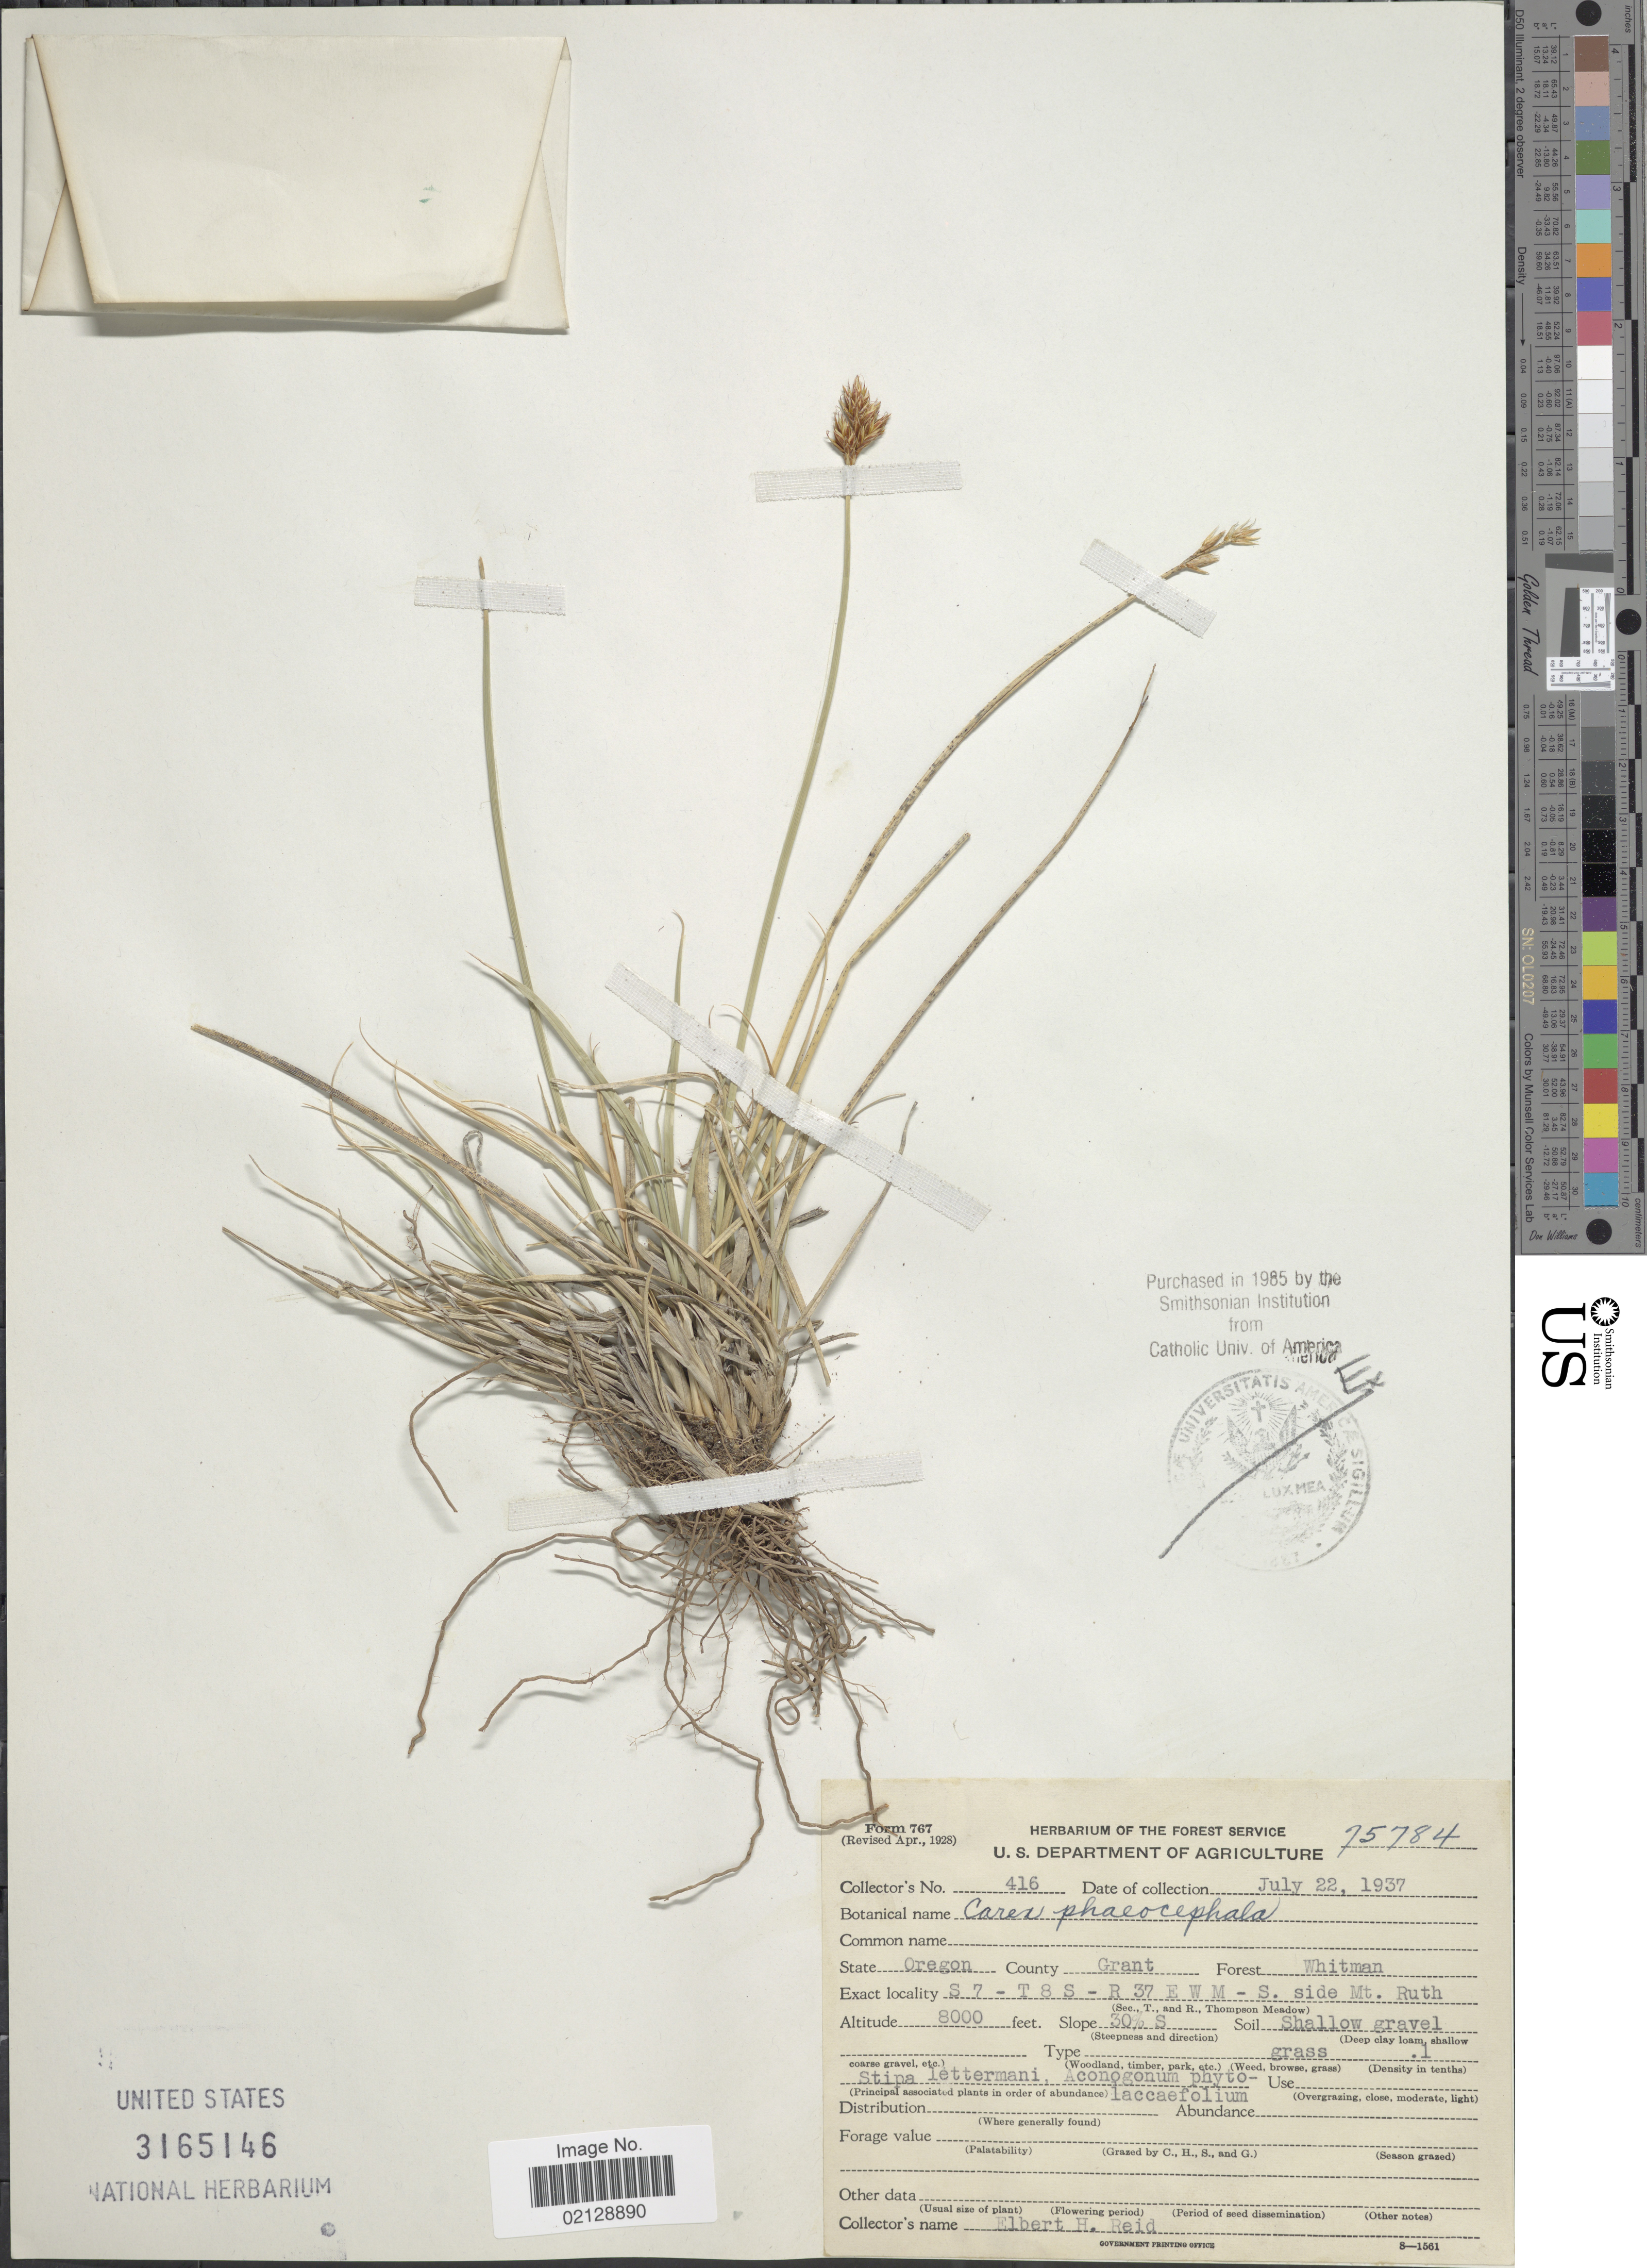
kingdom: Plantae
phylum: Tracheophyta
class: Liliopsida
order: Poales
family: Cyperaceae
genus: Carex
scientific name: Carex phaeocephala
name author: Piper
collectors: E. Reid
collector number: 416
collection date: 1937-07-22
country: United States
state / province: Oregon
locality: State Oregon, County Grant, Forest Whitman, S 7 -T 8 S - R 37 E W M - S. side Mt. Ruth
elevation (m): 2438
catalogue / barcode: US 3165146